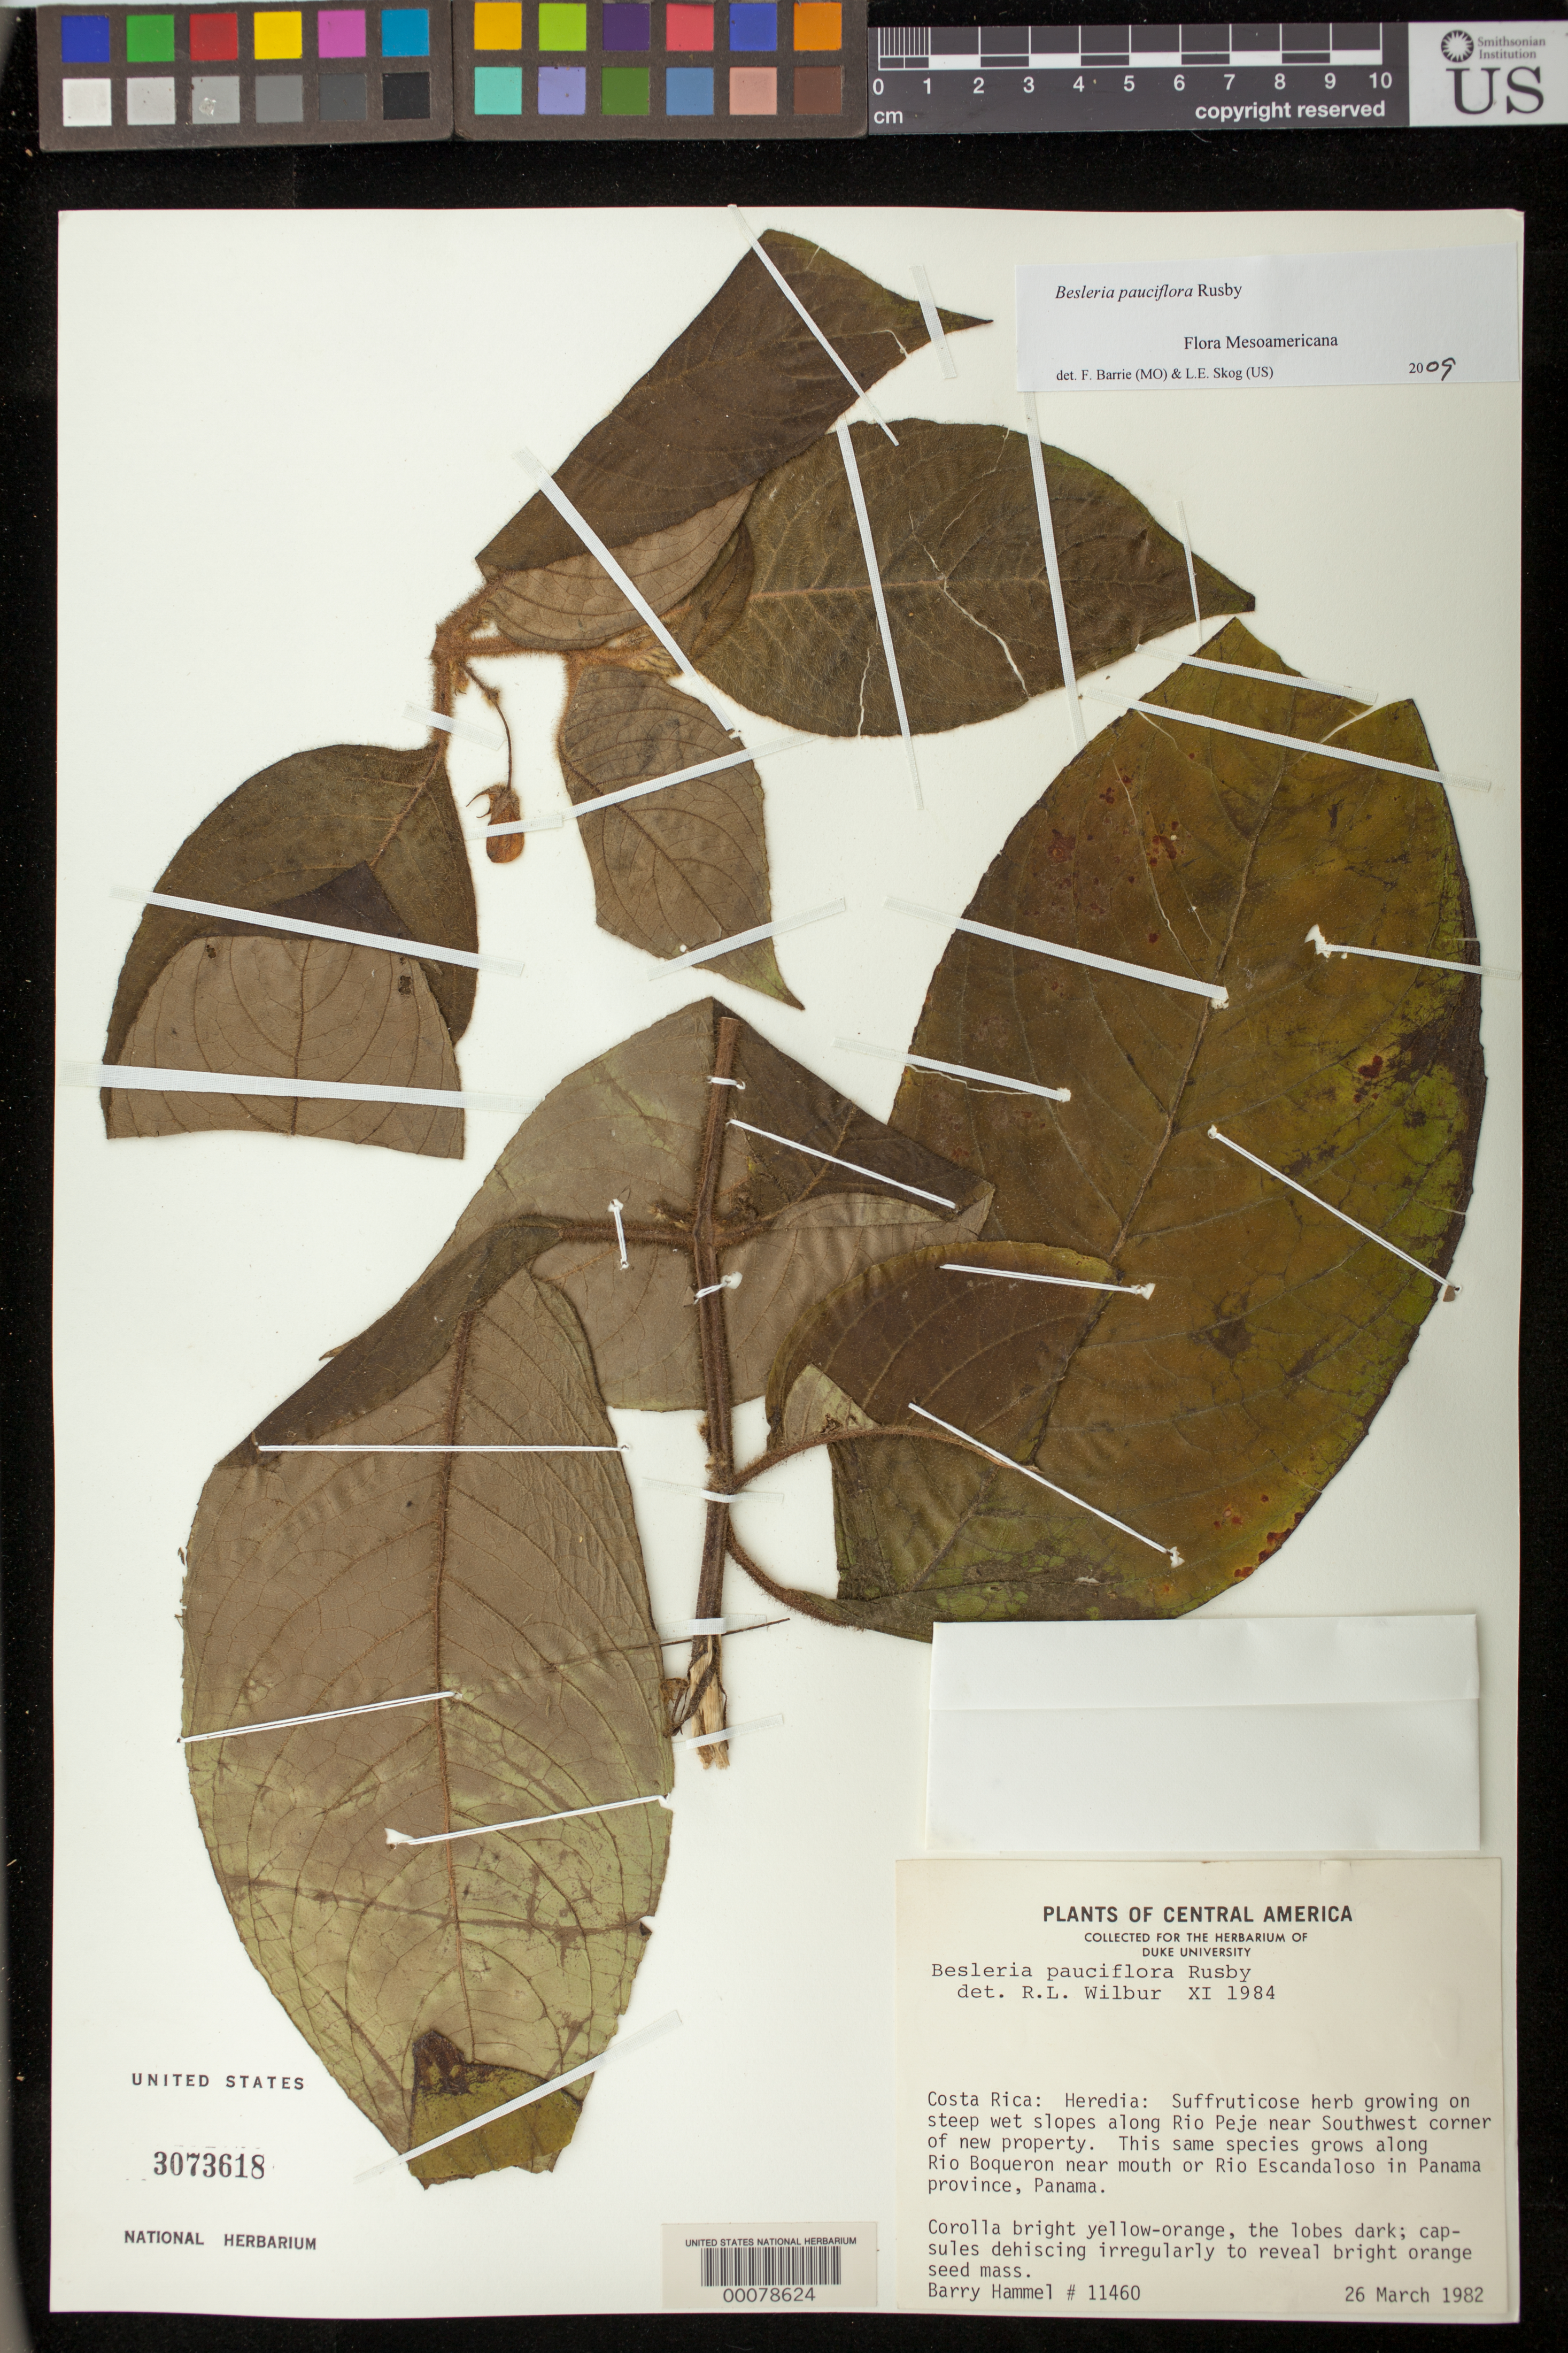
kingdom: Plantae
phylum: Tracheophyta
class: Magnoliopsida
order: Lamiales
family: Gesneriaceae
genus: Besleria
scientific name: Besleria pauciflora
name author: Rusby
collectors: B. Hammel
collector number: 11460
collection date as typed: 26 Mar 1982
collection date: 1982-03-26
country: Costa Rica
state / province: Heredia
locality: Along Rio Peje near southwest corner of new property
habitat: Suffruticose herb growing on steep wet slopes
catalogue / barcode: US 3073618